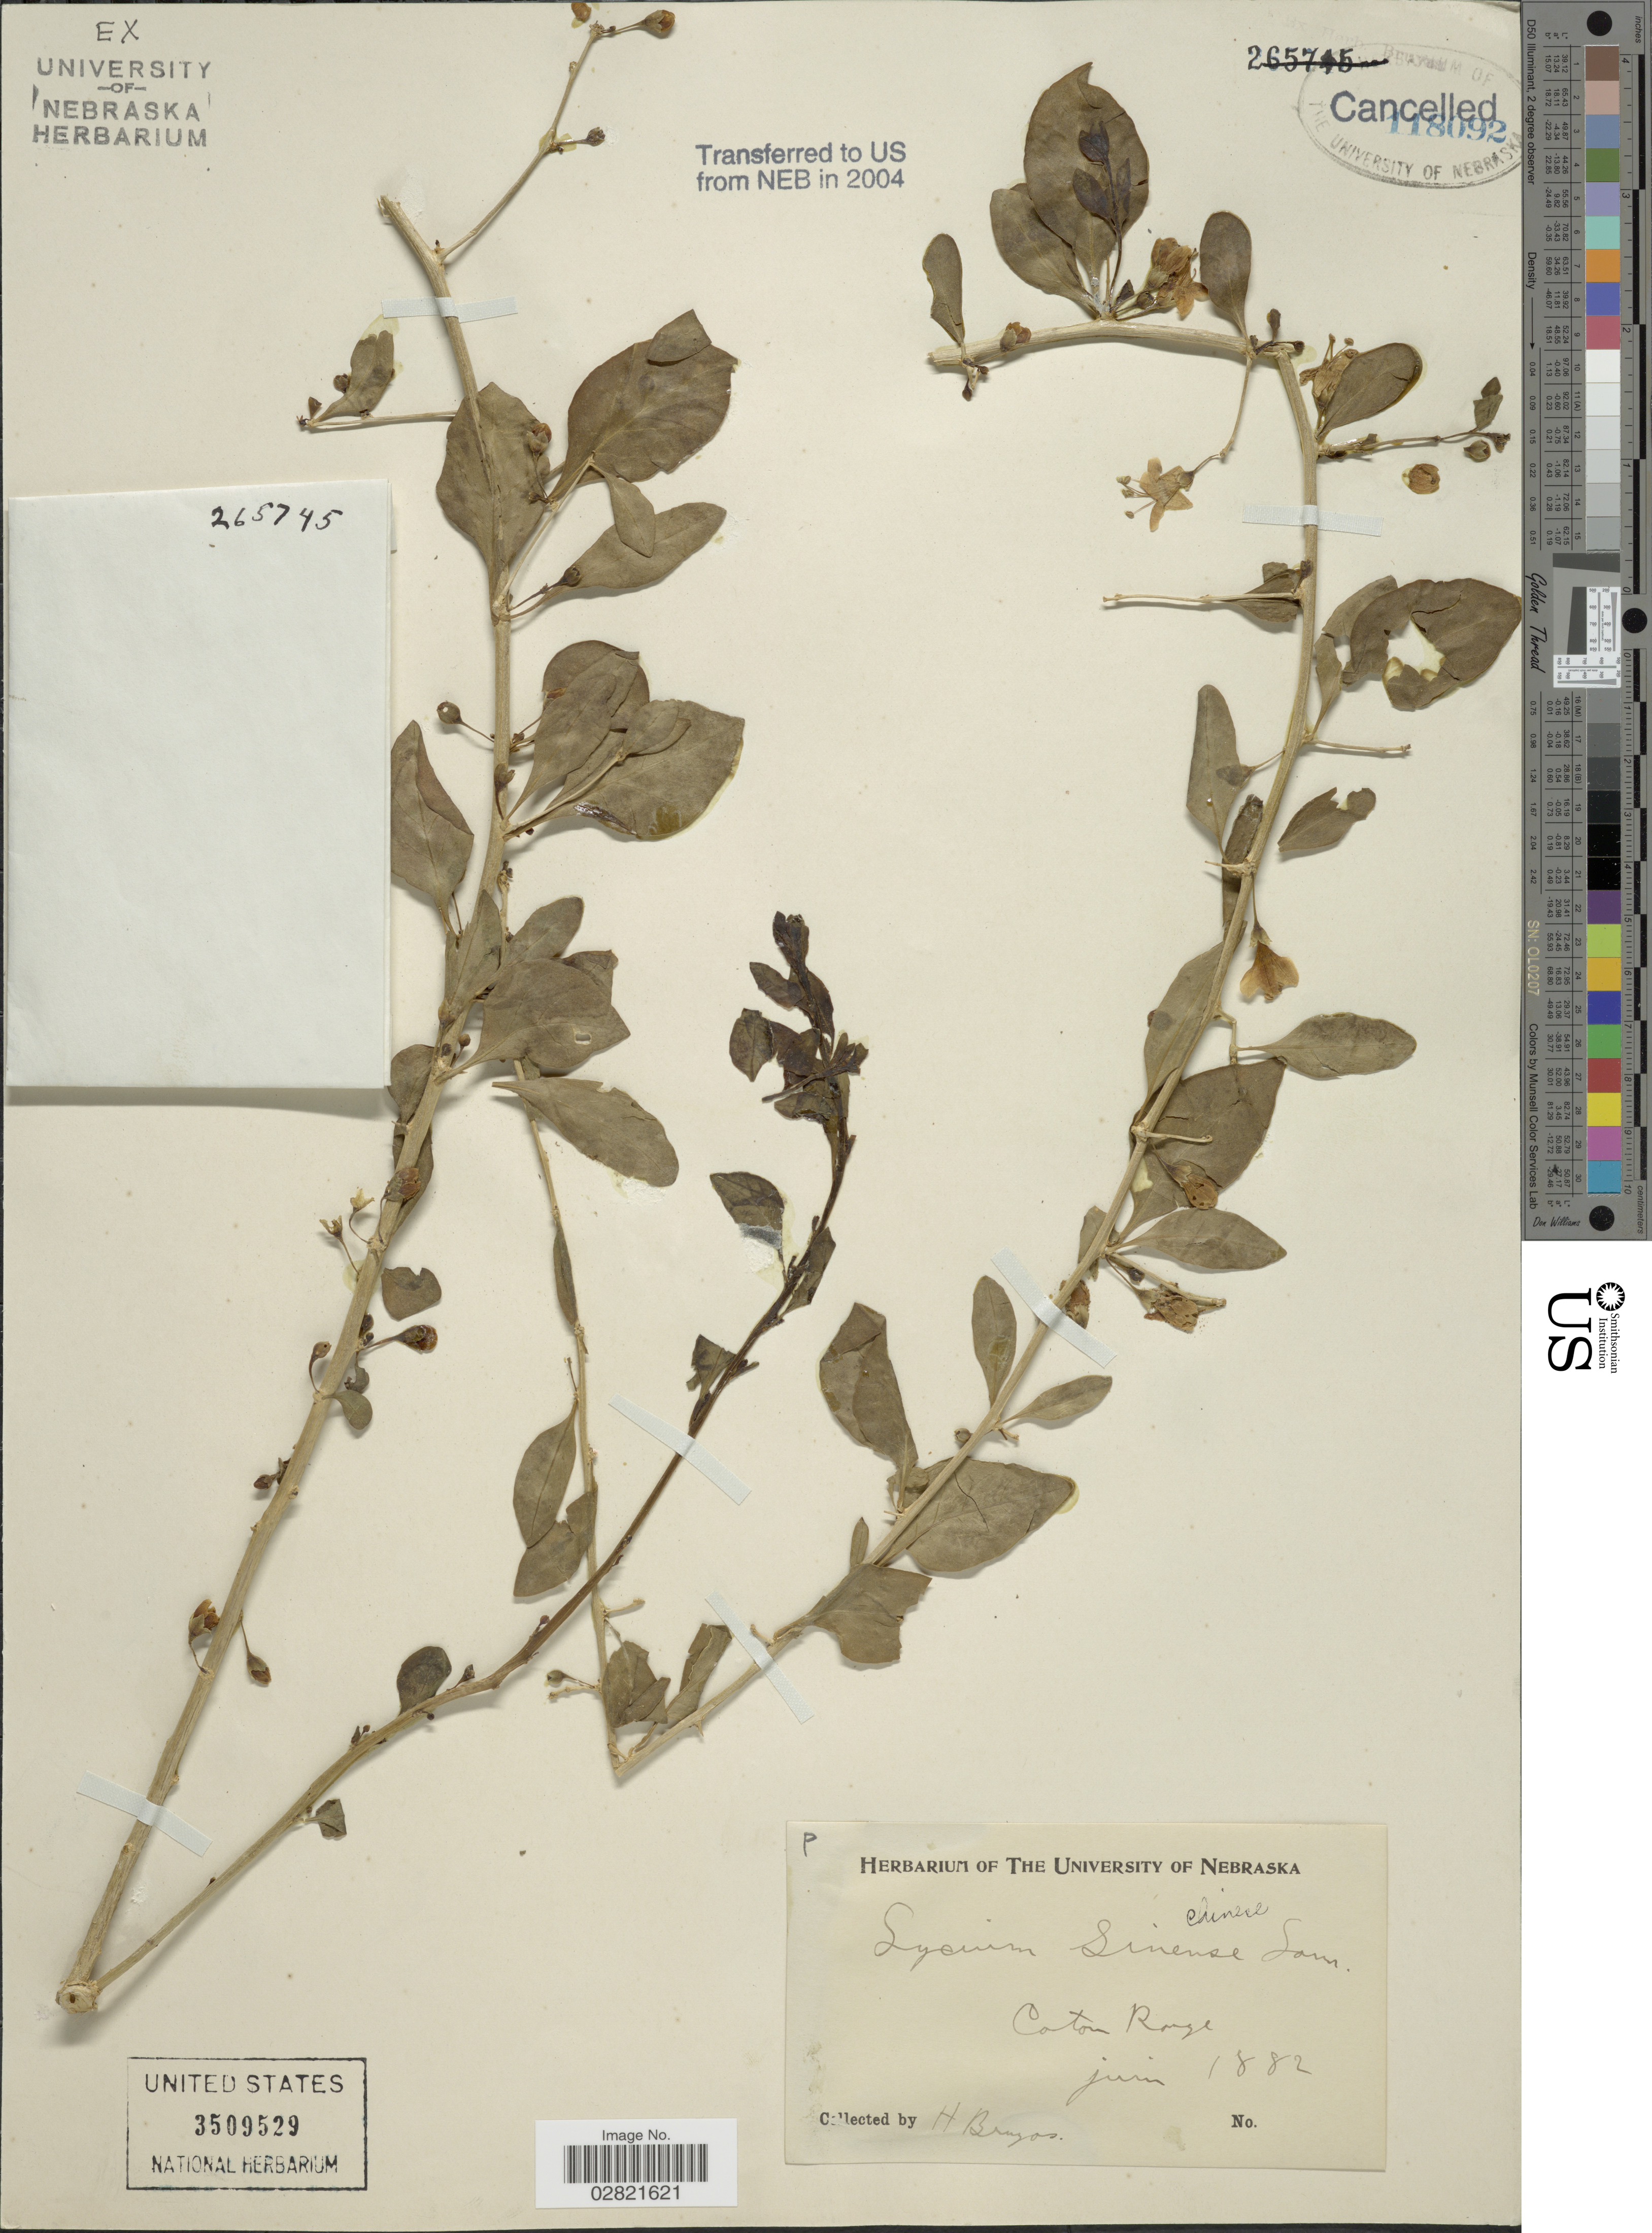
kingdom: Plantae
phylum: Tracheophyta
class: Magnoliopsida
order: Solanales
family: Solanaceae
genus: Lycium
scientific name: Lycium chinense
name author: Mill.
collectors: H. Bruzos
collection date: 1882-06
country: United States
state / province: Nebraska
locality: Coton Range.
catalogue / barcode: US 3509529